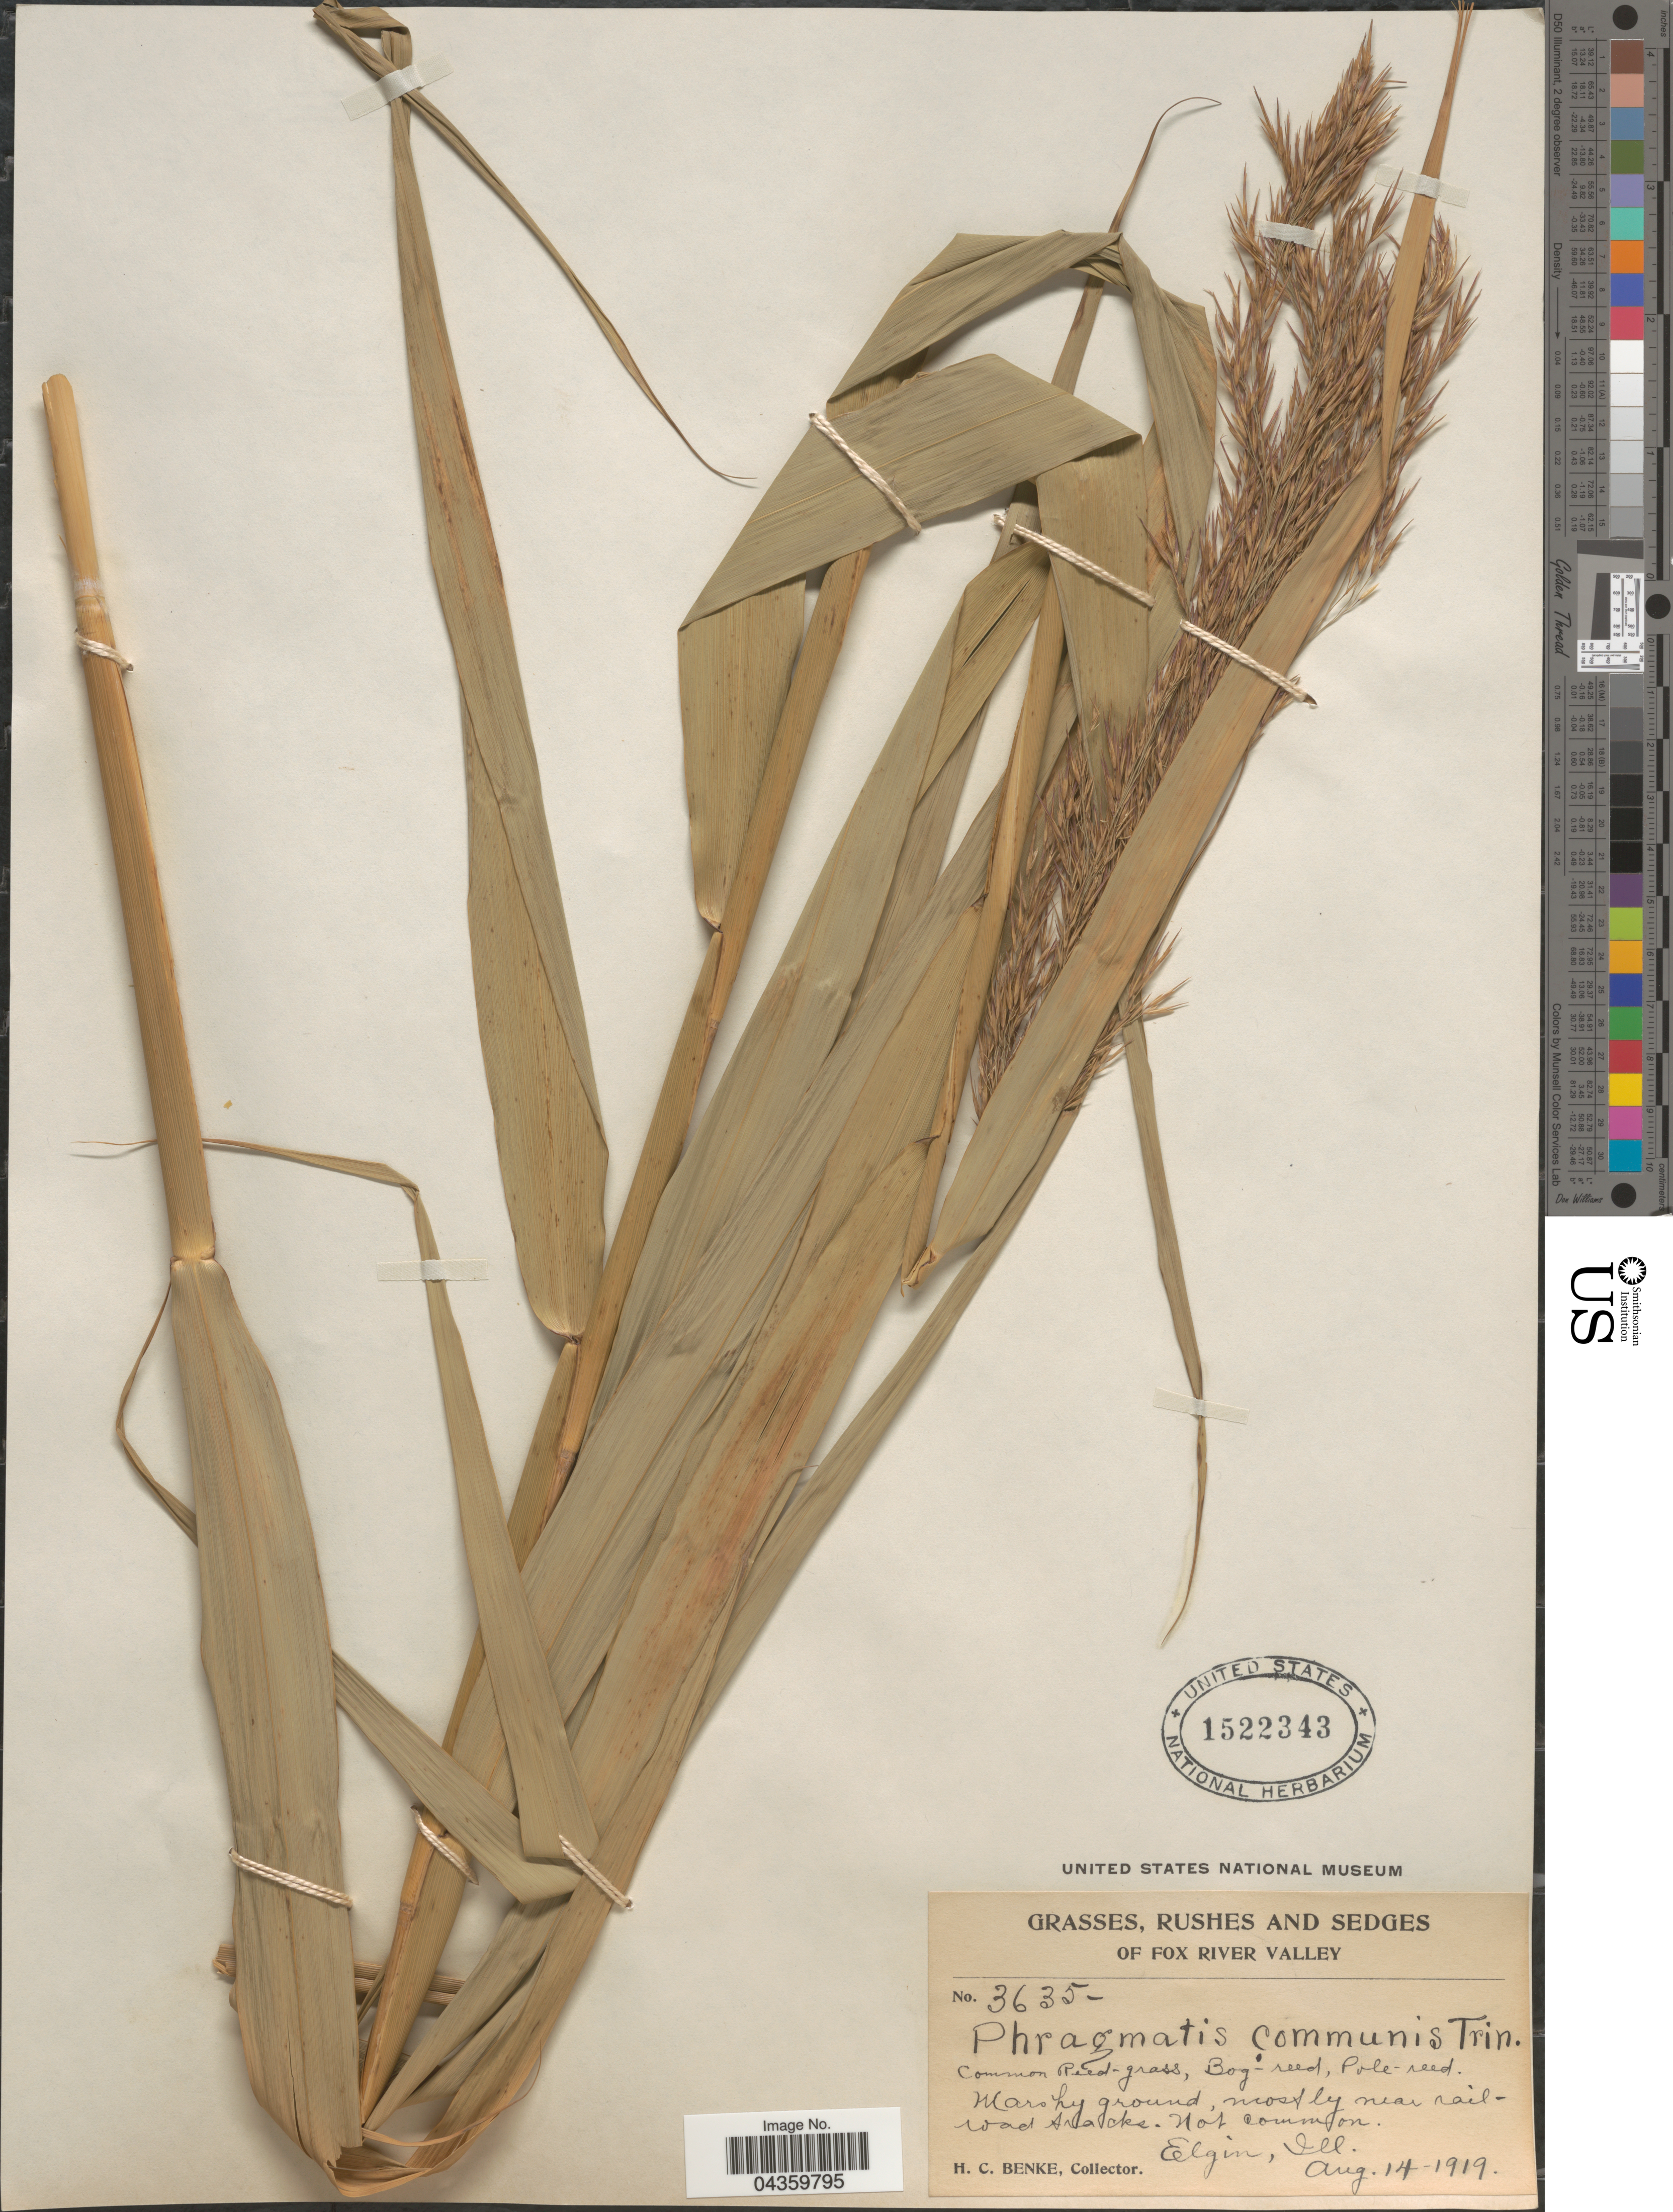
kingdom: Plantae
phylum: Tracheophyta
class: Liliopsida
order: Poales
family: Poaceae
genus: Phragmites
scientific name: Phragmites australis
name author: (Cav.) Trin. ex Steud.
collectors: H. Benke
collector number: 3635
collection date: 1919-08-14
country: United States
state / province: Illinois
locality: Fox River Valley. Marshy ground, mostly near railroad tracks. Elgin.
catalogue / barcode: US 1522343